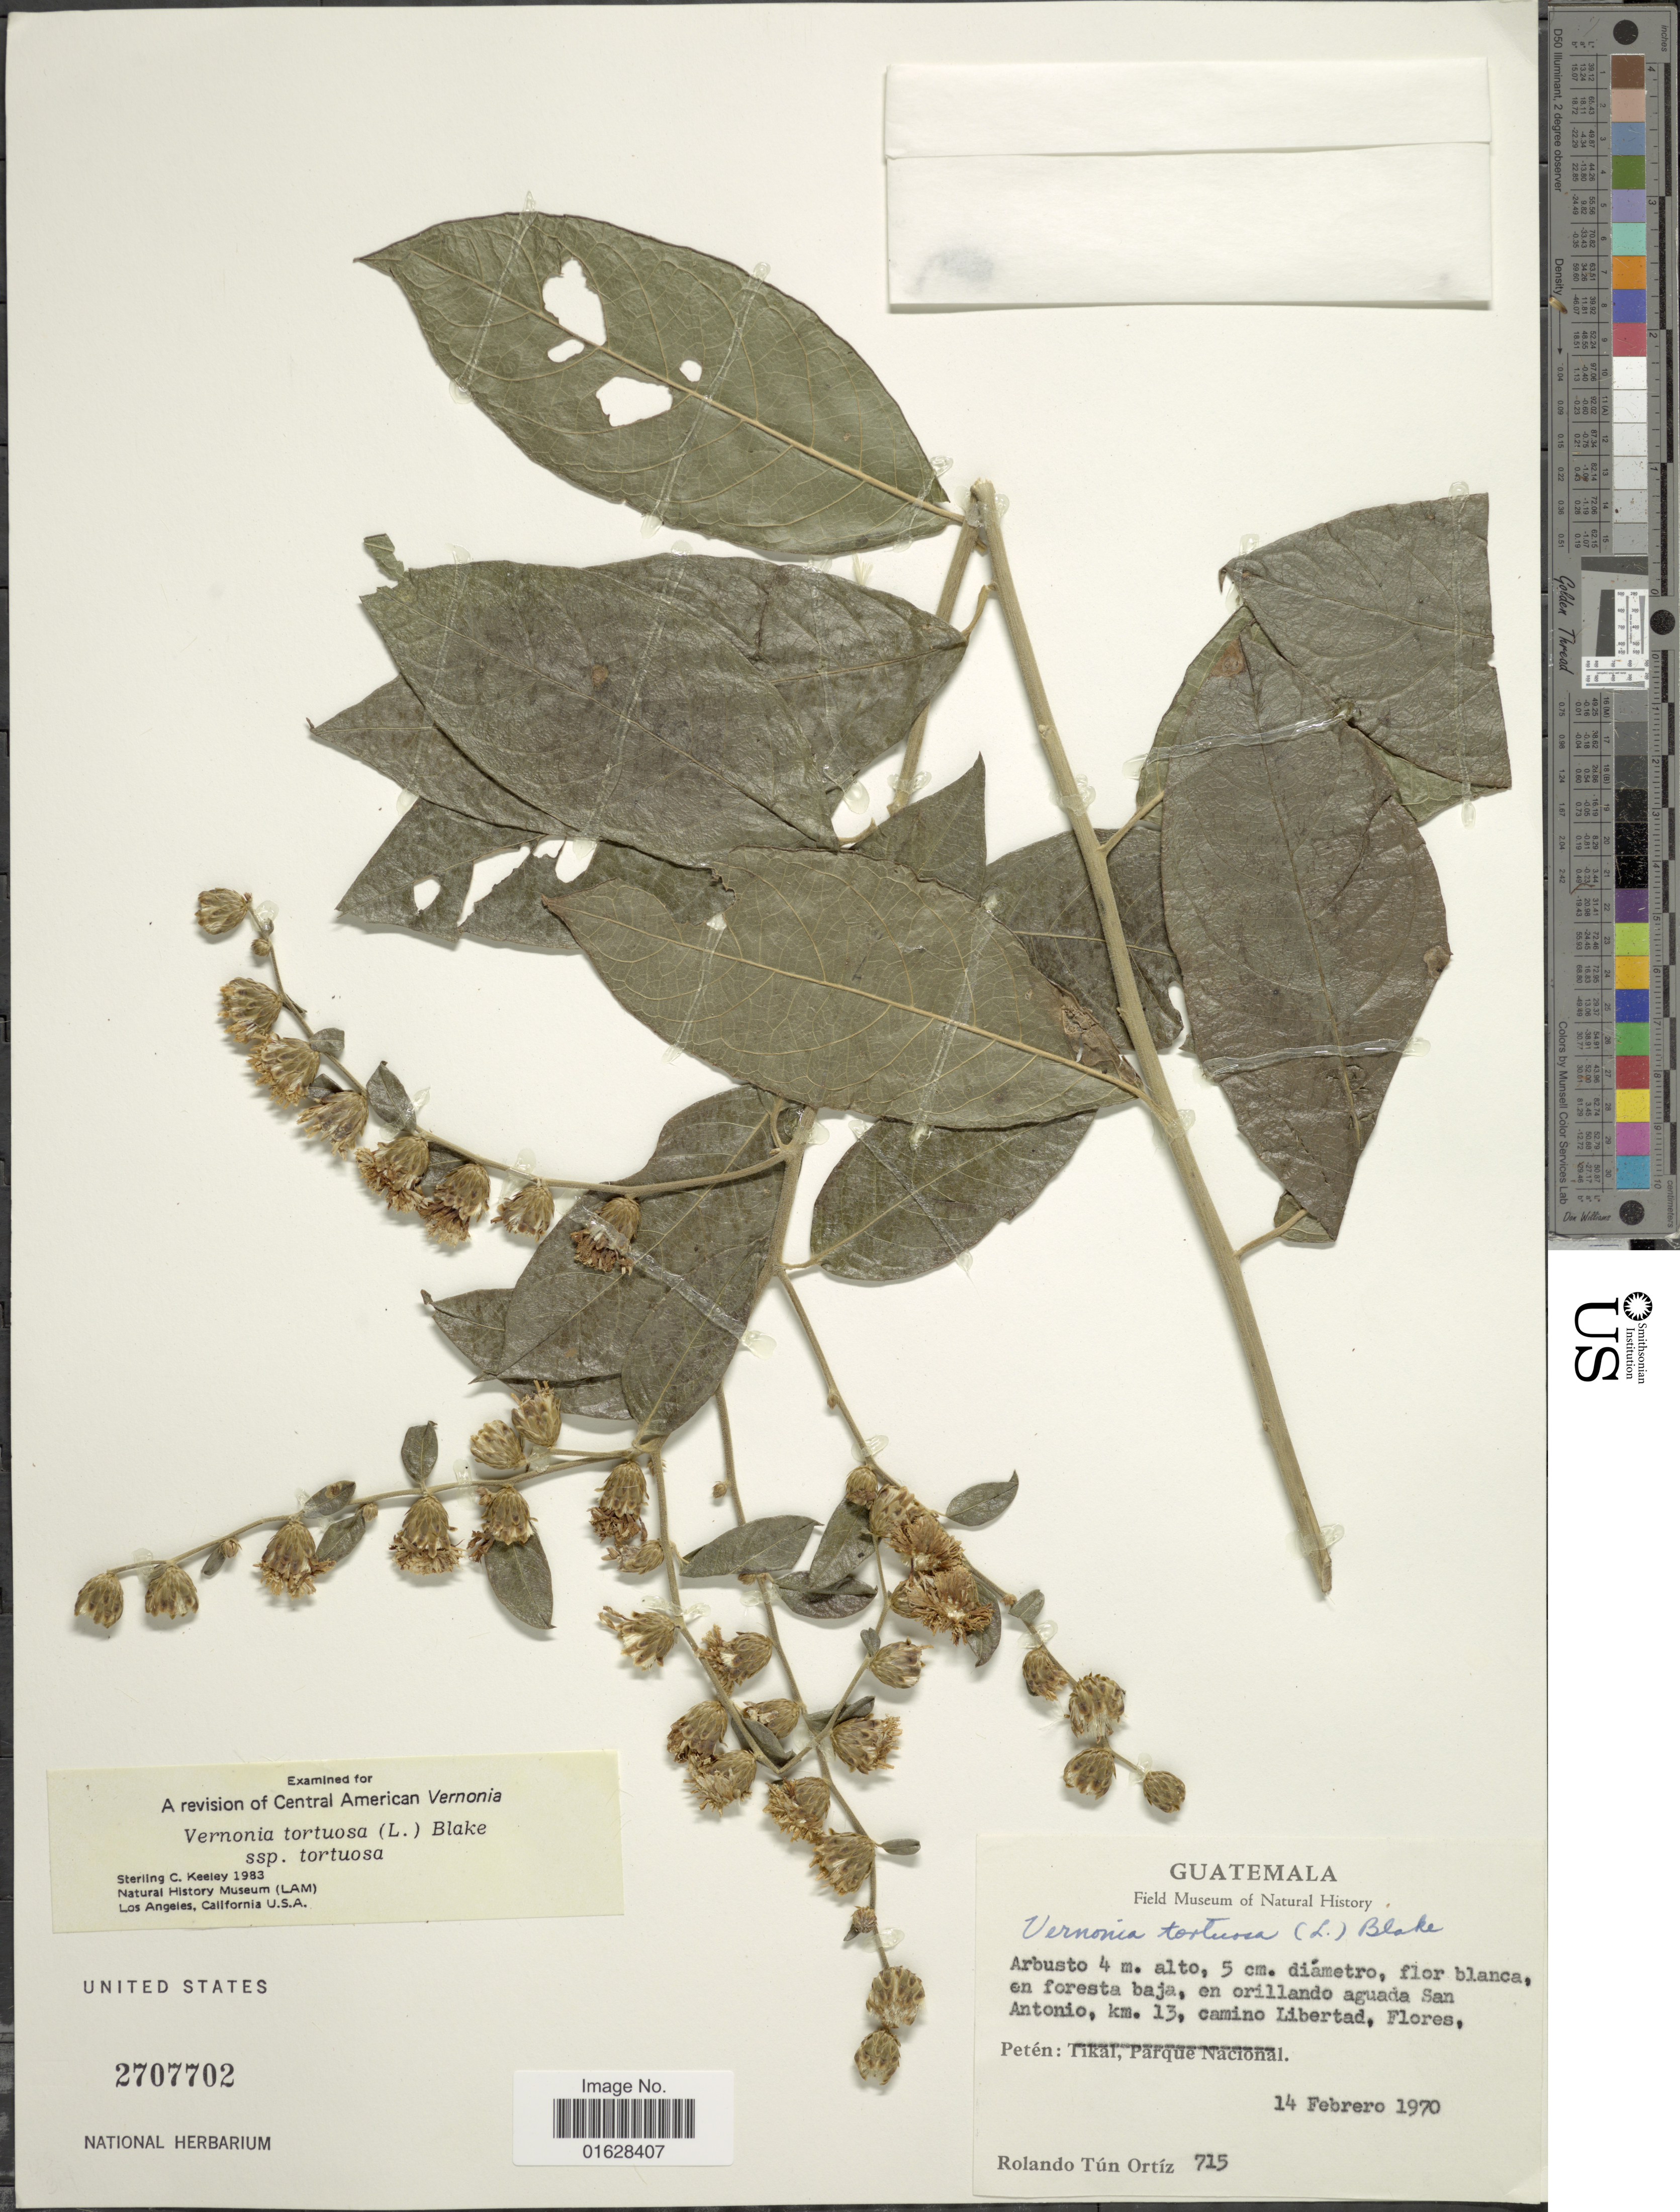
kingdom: Plantae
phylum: Tracheophyta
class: Magnoliopsida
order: Asterales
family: Asteraceae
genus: Lepidaploa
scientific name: Lepidaploa tortuosa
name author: (L.) H. Rob.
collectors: R. T. Ortíz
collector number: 715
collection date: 1970-02-14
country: Guatemala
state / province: El Petén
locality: En Orillando San Antonio, km 13, camino Libertad, Peten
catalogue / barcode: US 2707702